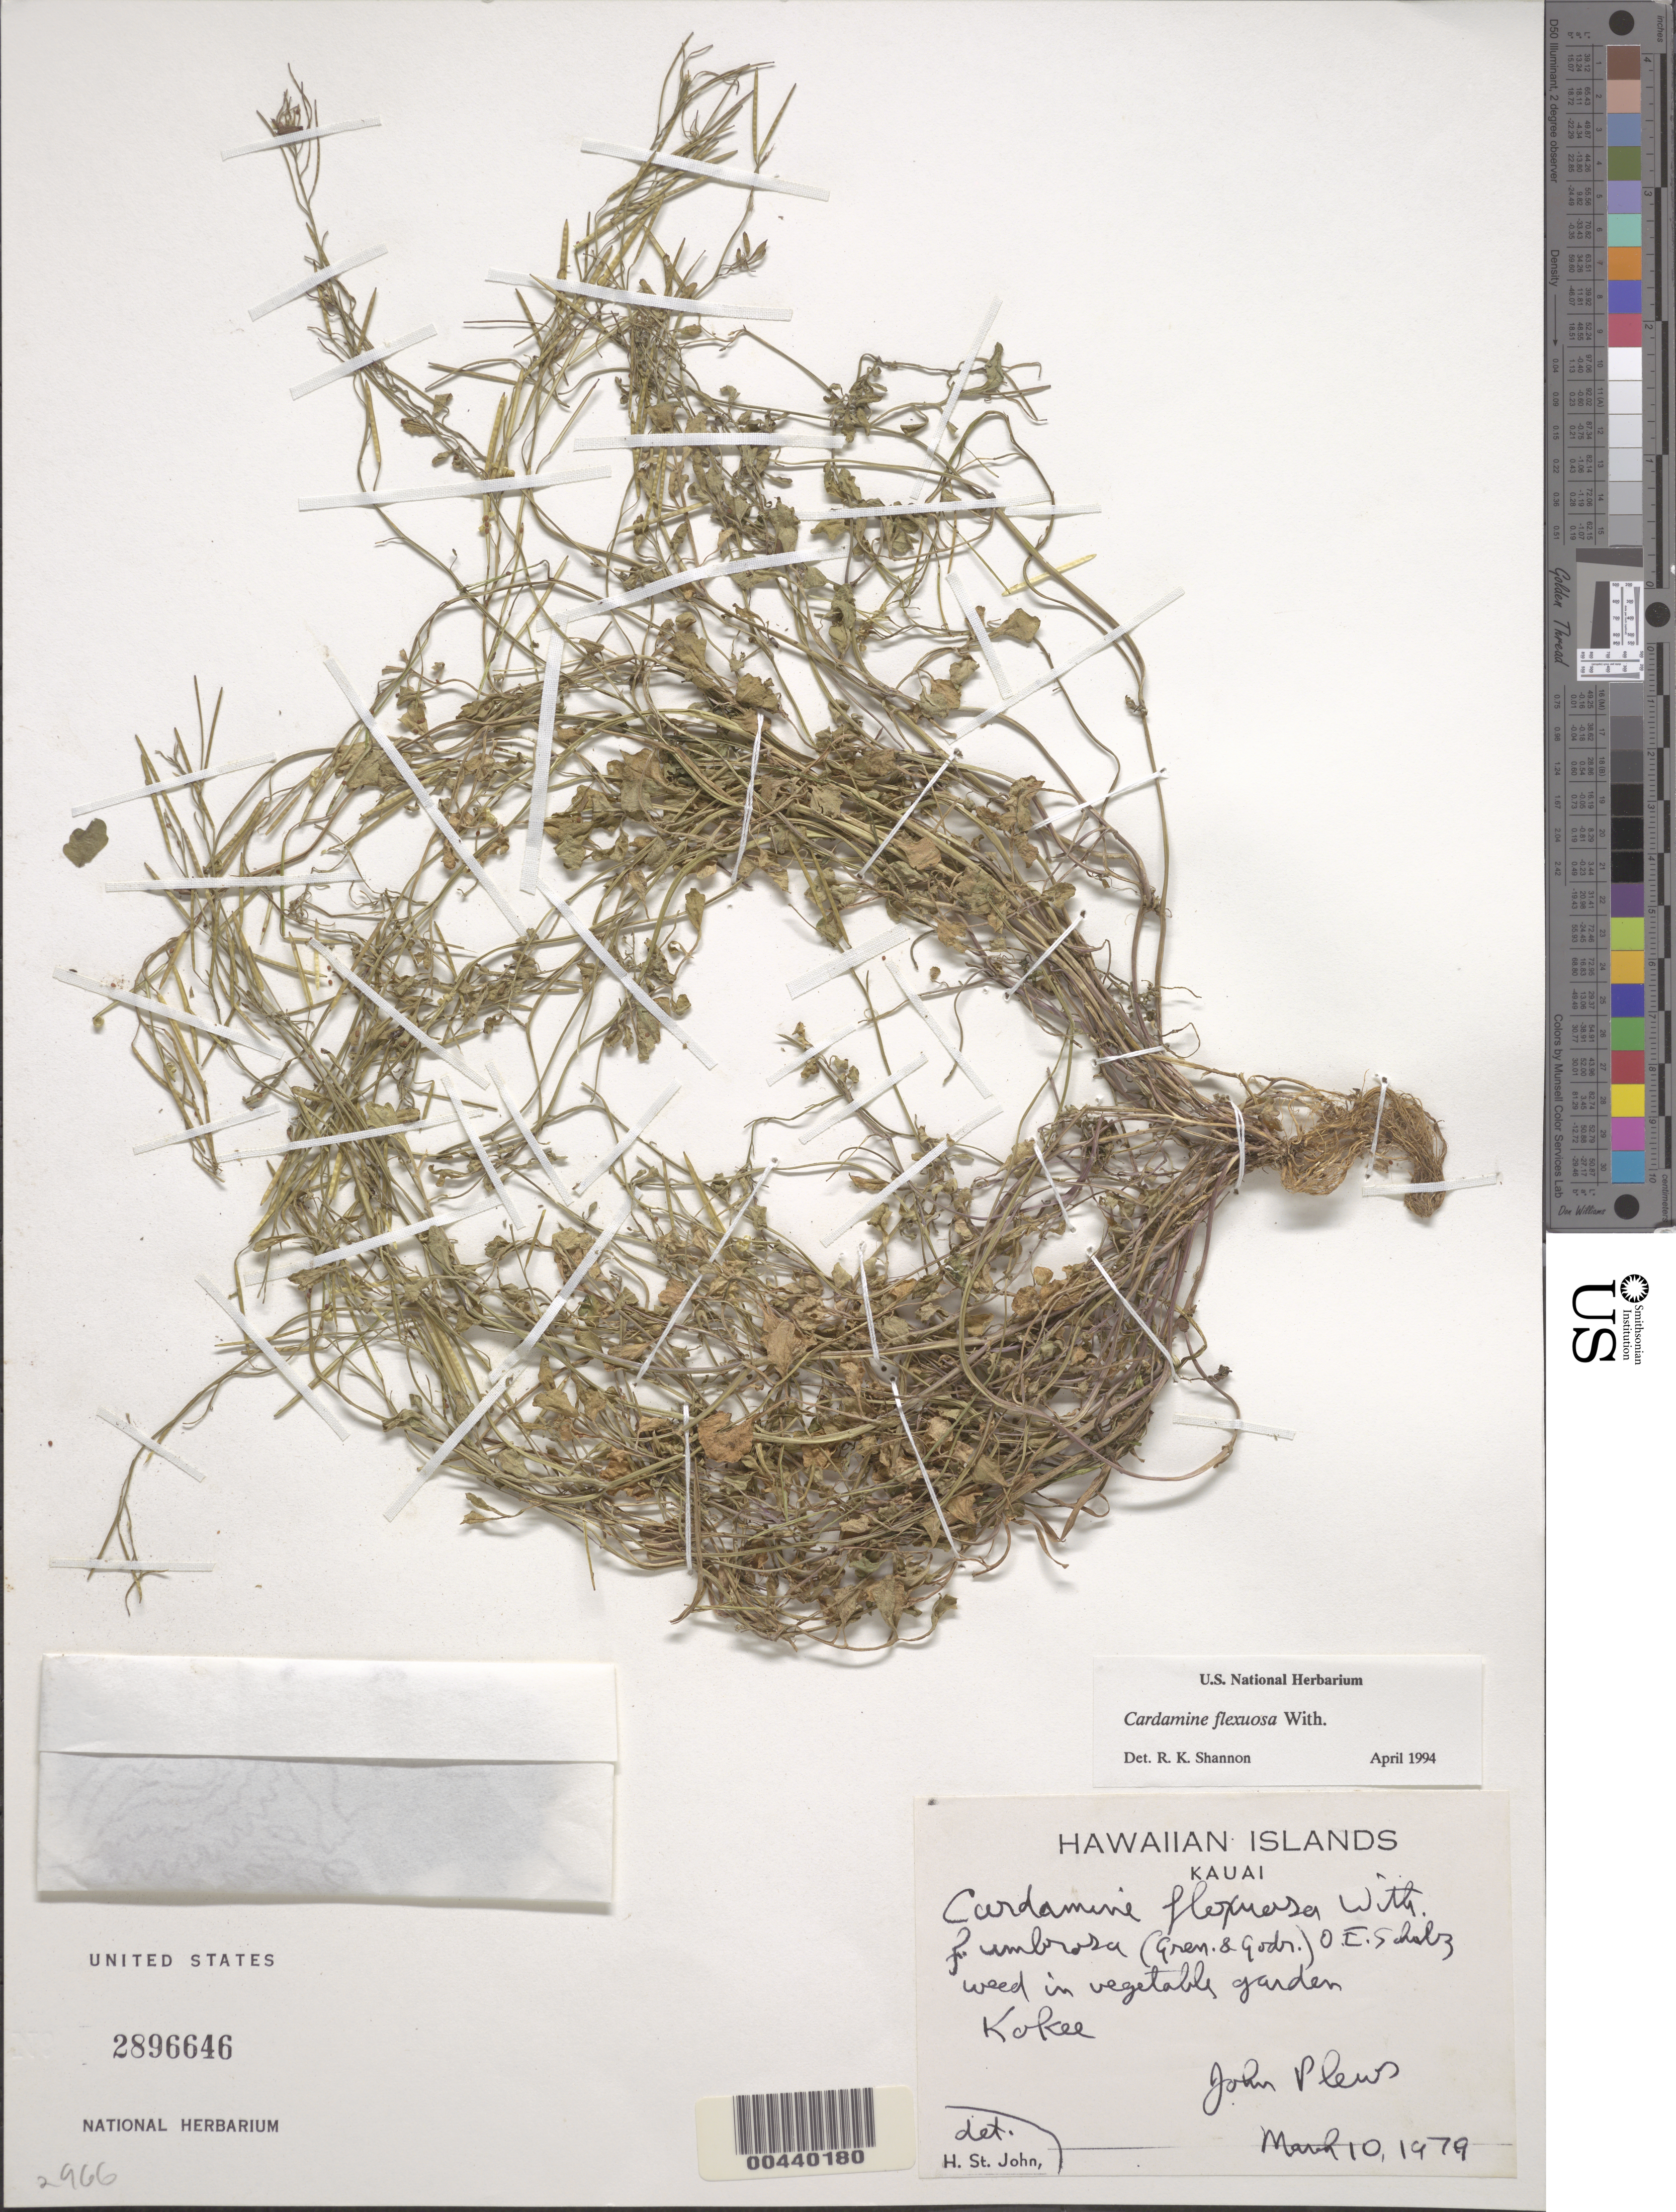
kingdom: Plantae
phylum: Tracheophyta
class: Magnoliopsida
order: Brassicales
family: Brassicaceae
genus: Cardamine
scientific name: Cardamine occulta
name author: Hornem.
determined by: Wagner, W. L., (BOT), Smithsonian Institution - National Museum of Natural History (UNITED STATES)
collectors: J. Plews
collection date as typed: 10 Mar 1979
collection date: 1979-03-10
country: United States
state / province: Hawaii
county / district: Kauai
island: Kaua'i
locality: Kokee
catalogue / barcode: US 2896646